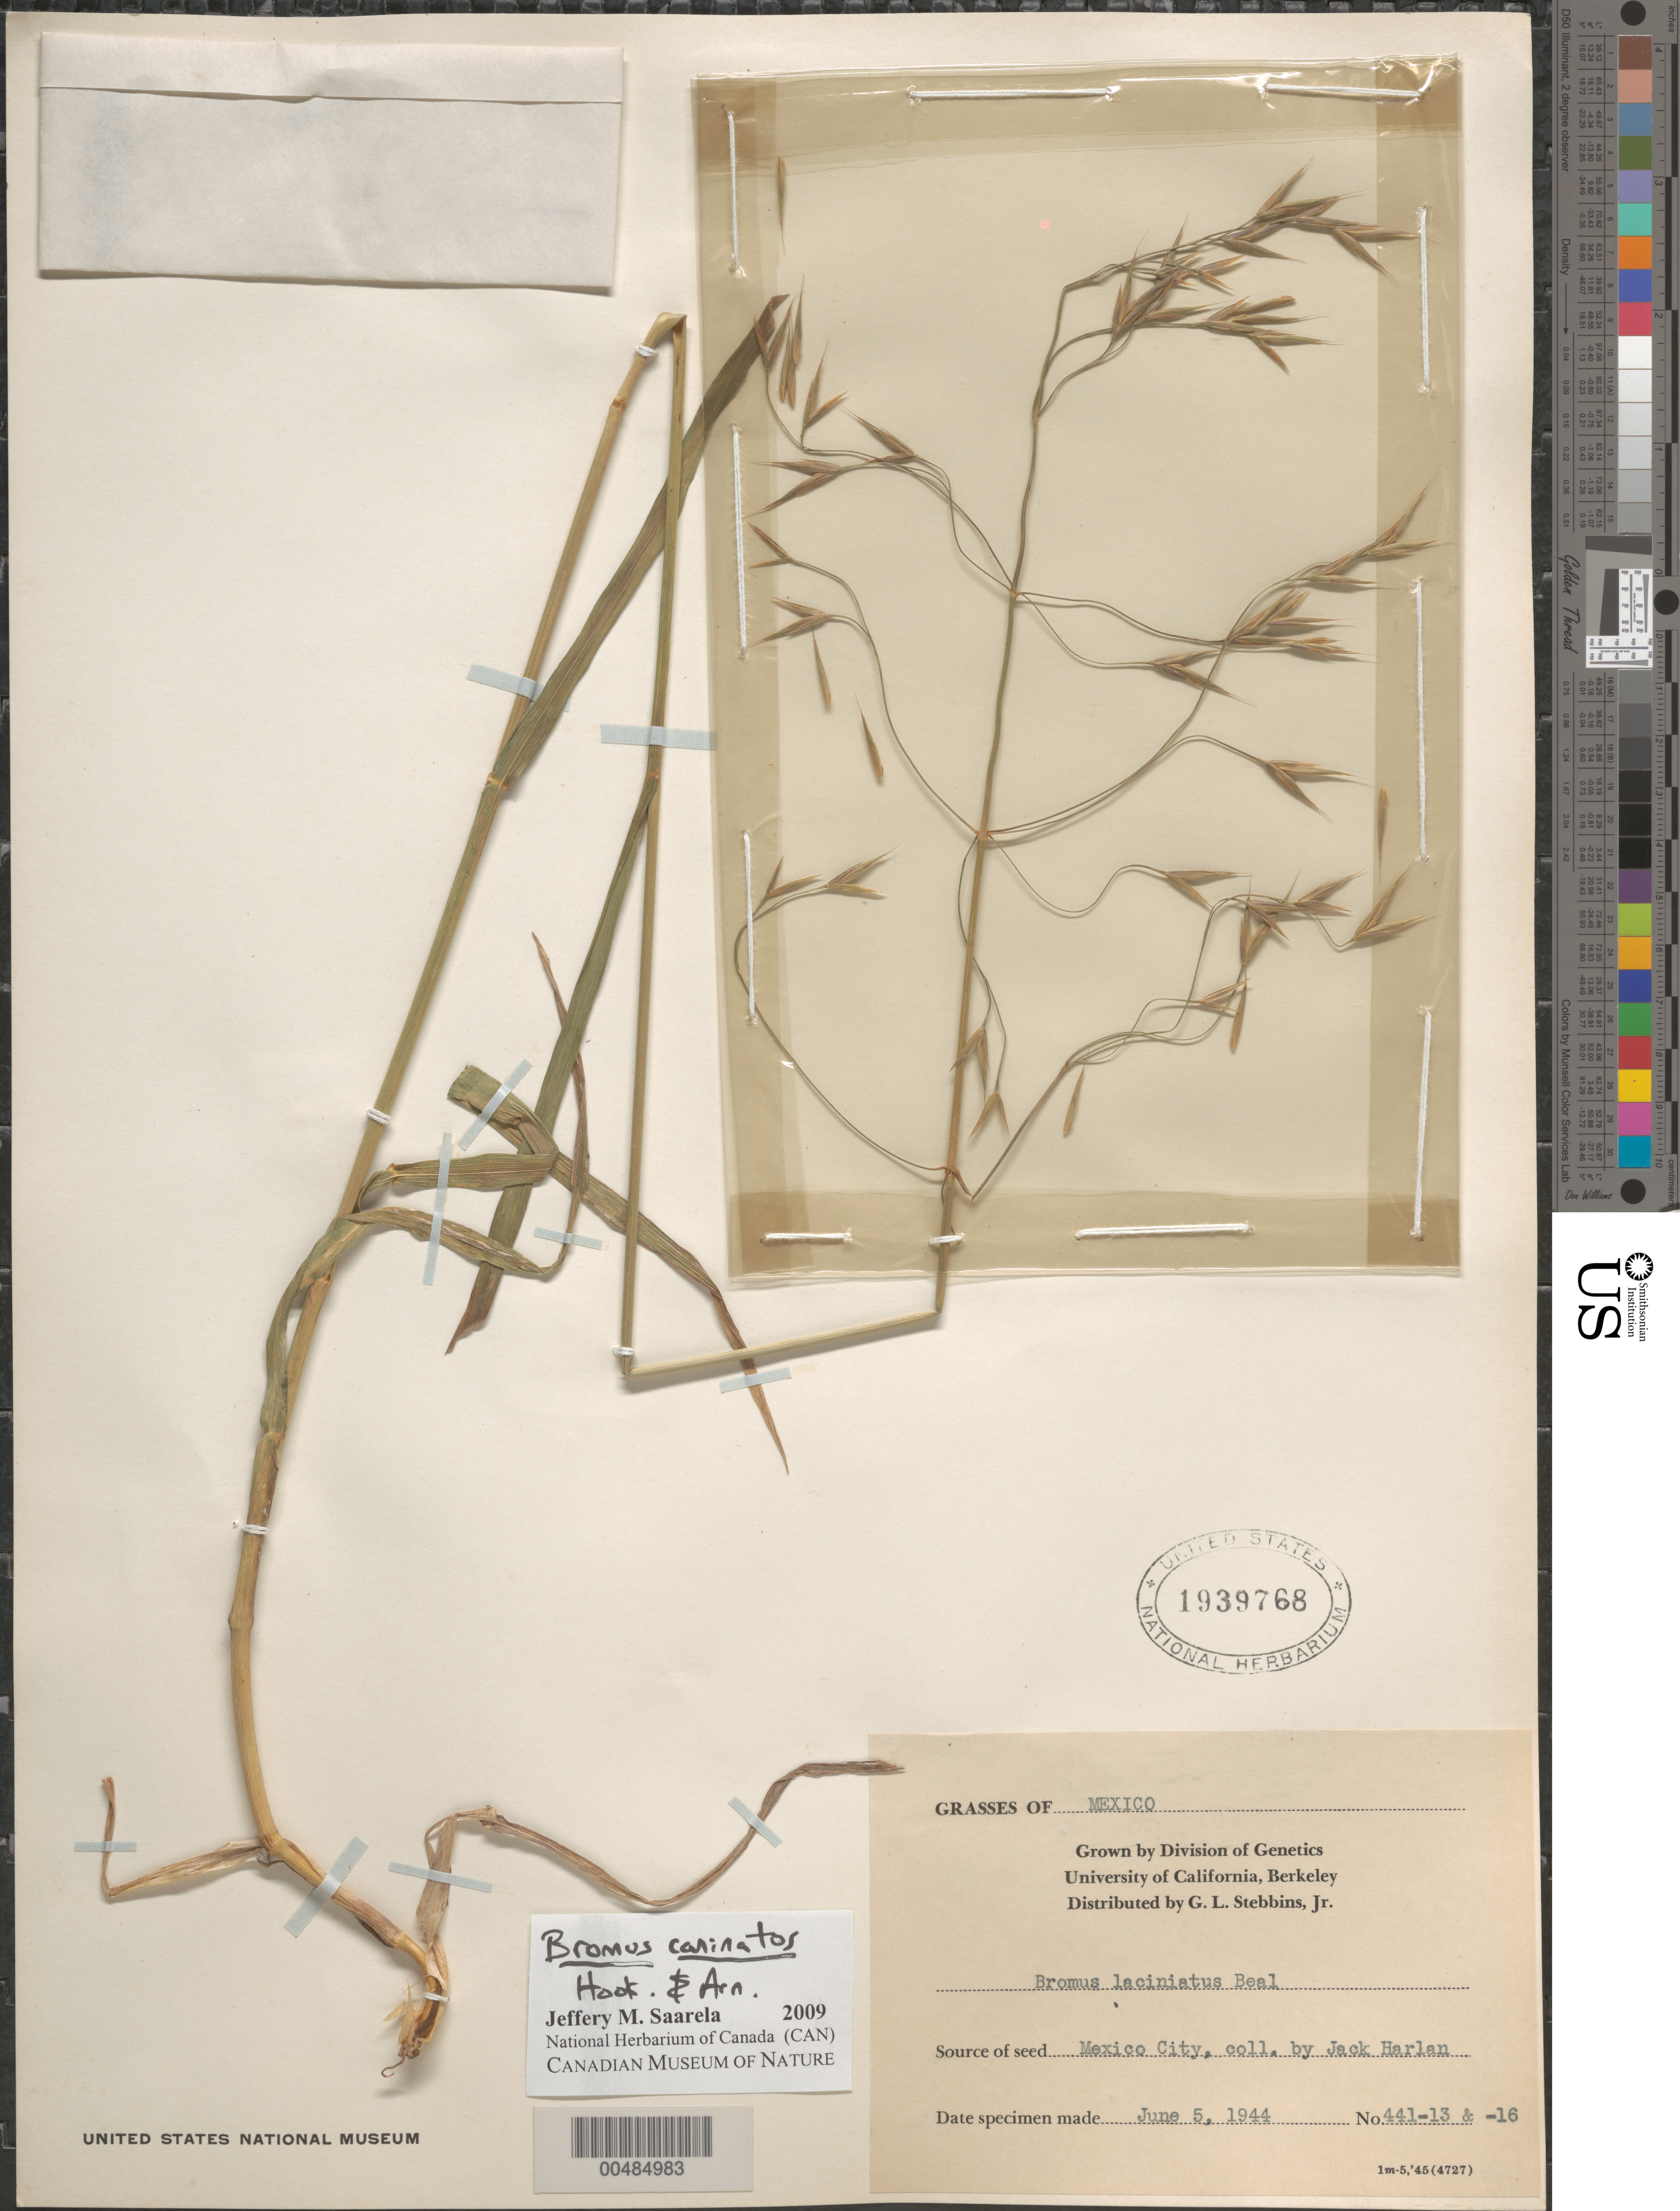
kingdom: Plantae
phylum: Tracheophyta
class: Liliopsida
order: Poales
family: Poaceae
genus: Bromus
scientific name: Bromus carinatus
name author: Hook. & Arn.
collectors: J. Harlan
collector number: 441-13 & -16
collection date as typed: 5 Jun 1944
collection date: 1944-06-05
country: Mexico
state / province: Distrito Federal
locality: Mexico City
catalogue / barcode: US 1939768